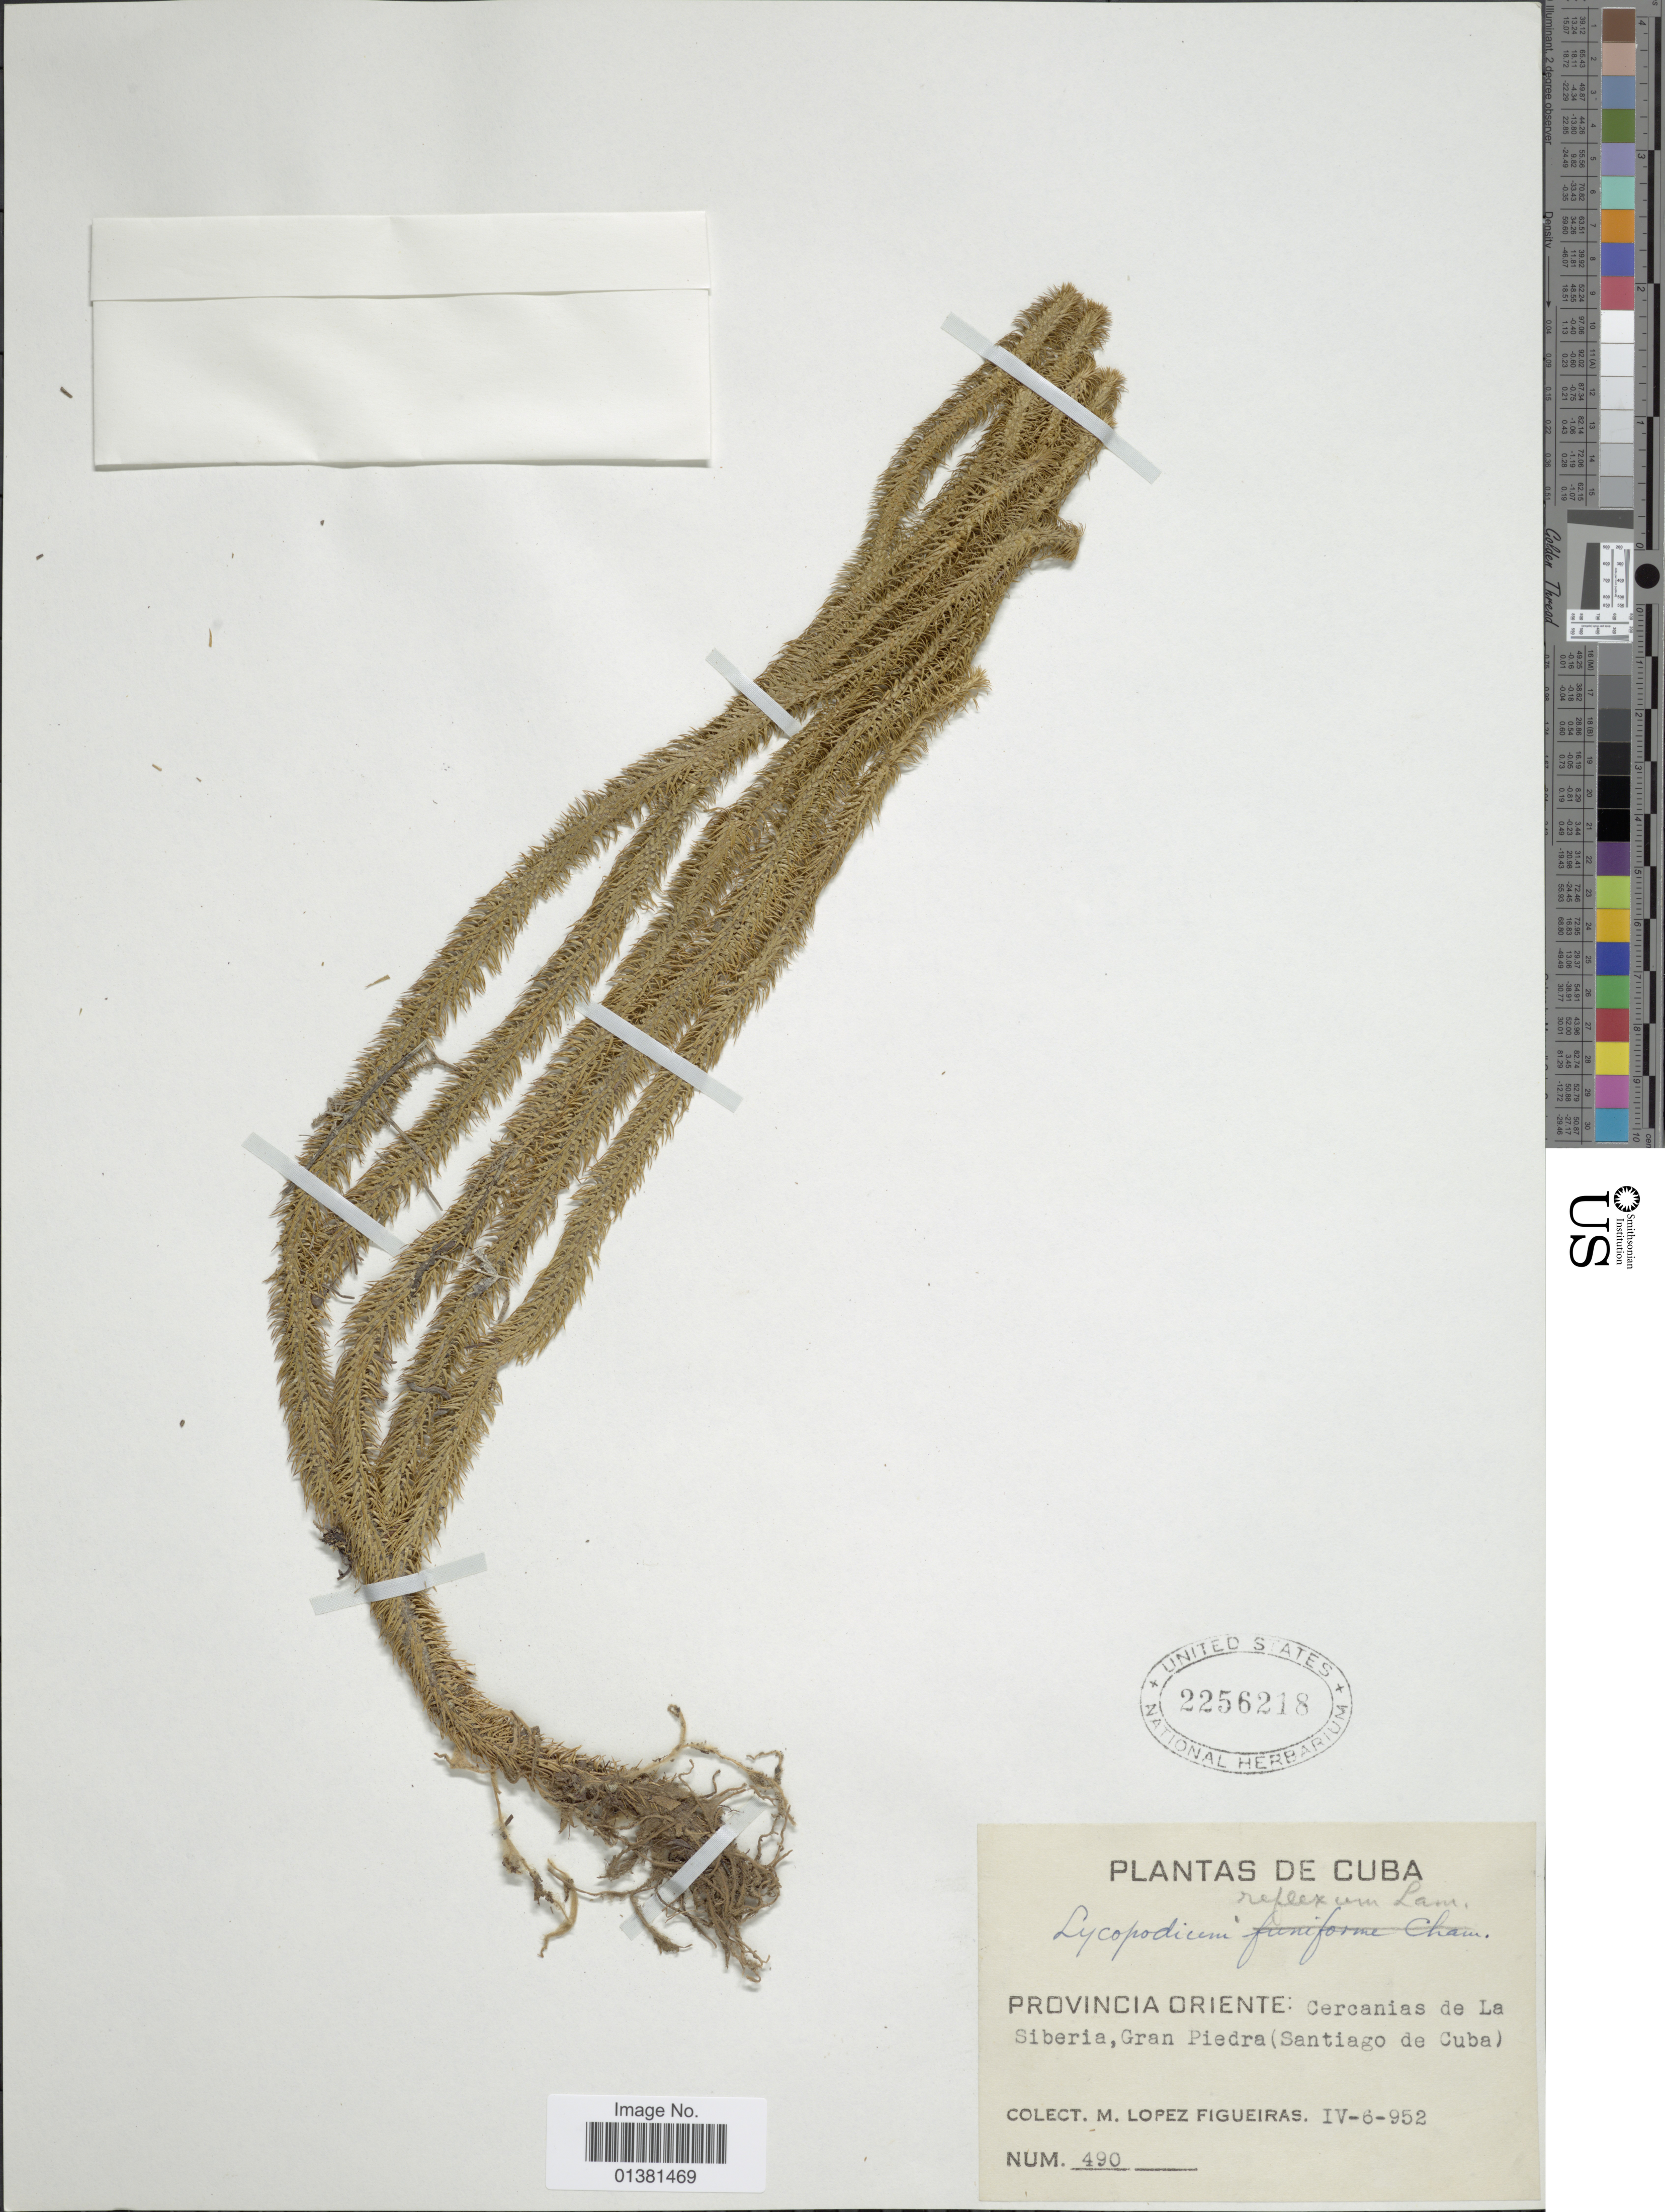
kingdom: Plantae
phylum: Tracheophyta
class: Lycopodiopsida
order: Lycopodiales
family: Lycopodiaceae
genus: Phlegmariurus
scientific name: Phlegmariurus reflexus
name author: (Lam.) B. Øllg.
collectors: -. Figueiras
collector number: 490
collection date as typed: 952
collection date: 1952-04-06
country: Cuba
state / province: Oriente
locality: Cercanias de La Siberia, Gran Piedra (Santiago de Cuba)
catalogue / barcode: US 2256218